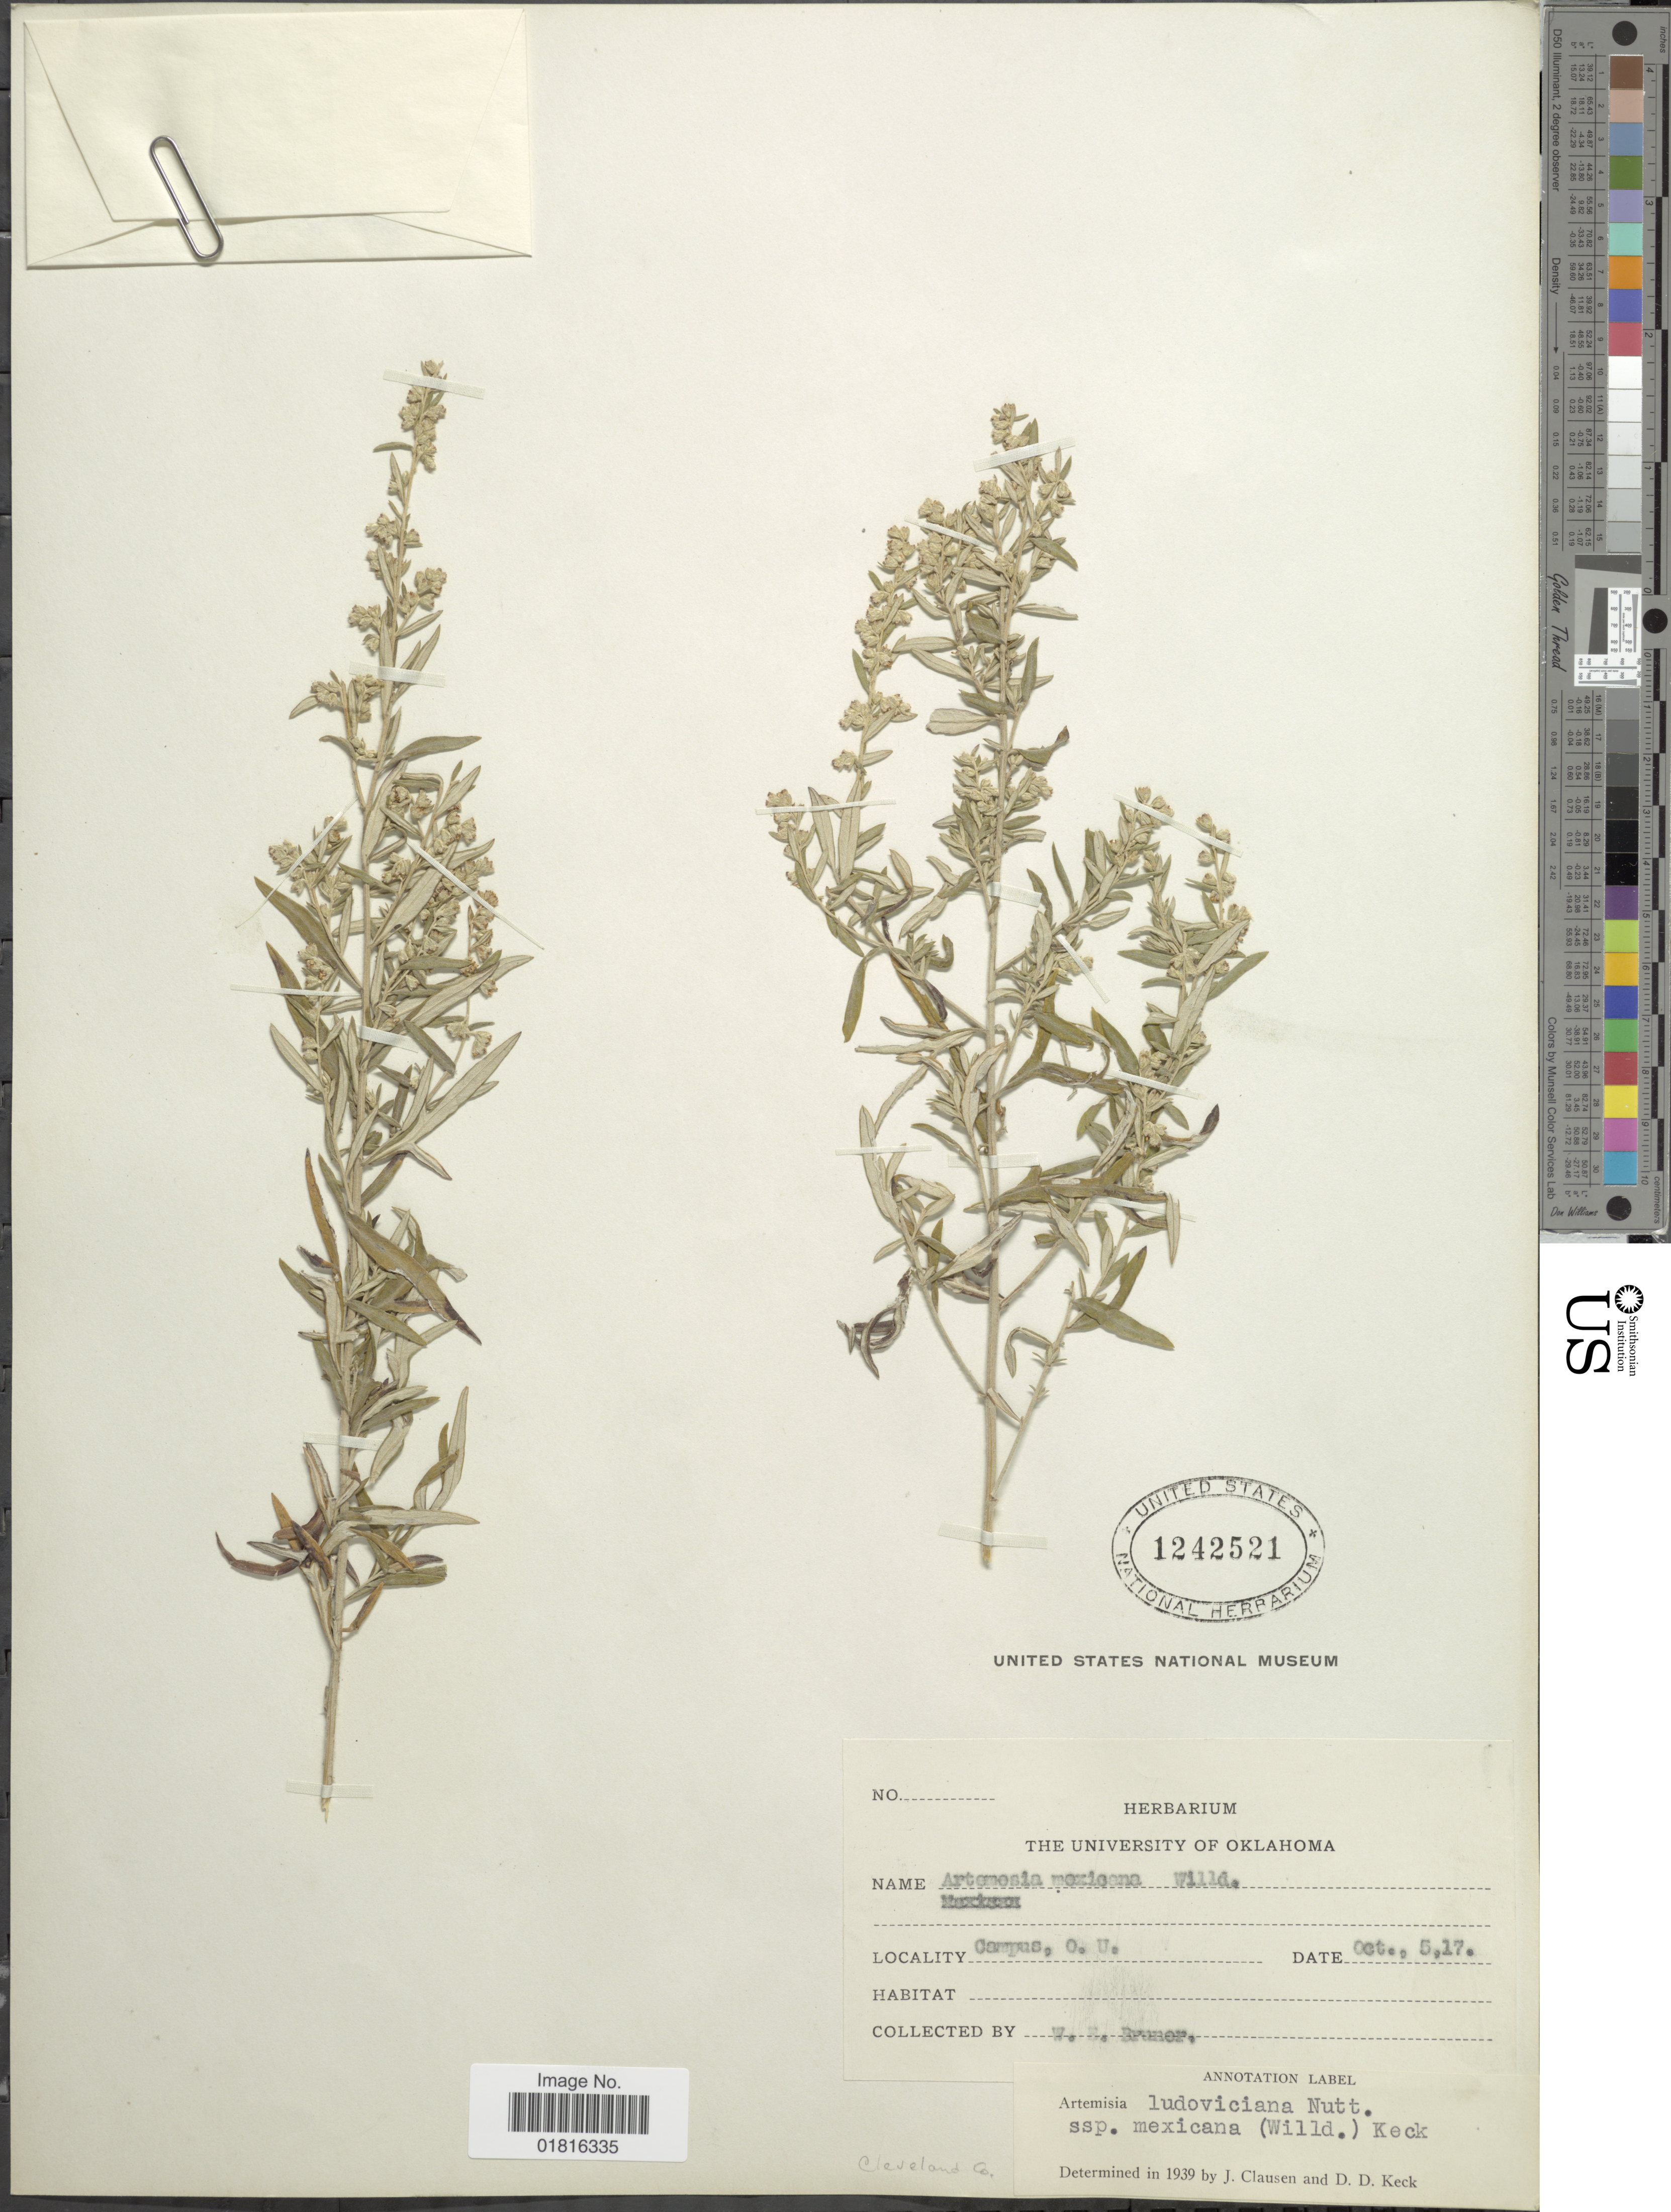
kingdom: Plantae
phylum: Tracheophyta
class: Magnoliopsida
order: Asterales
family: Asteraceae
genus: Artemisia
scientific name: Artemisia ludoviciana subsp. mexicana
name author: (Willd. ex Spreng.) D.D. Keck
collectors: W. Bruner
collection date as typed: Transcribed d/m/y: 5/10/17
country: United States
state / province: Oklahoma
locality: Campus, O. U., Cleveland Co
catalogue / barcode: US 1242521